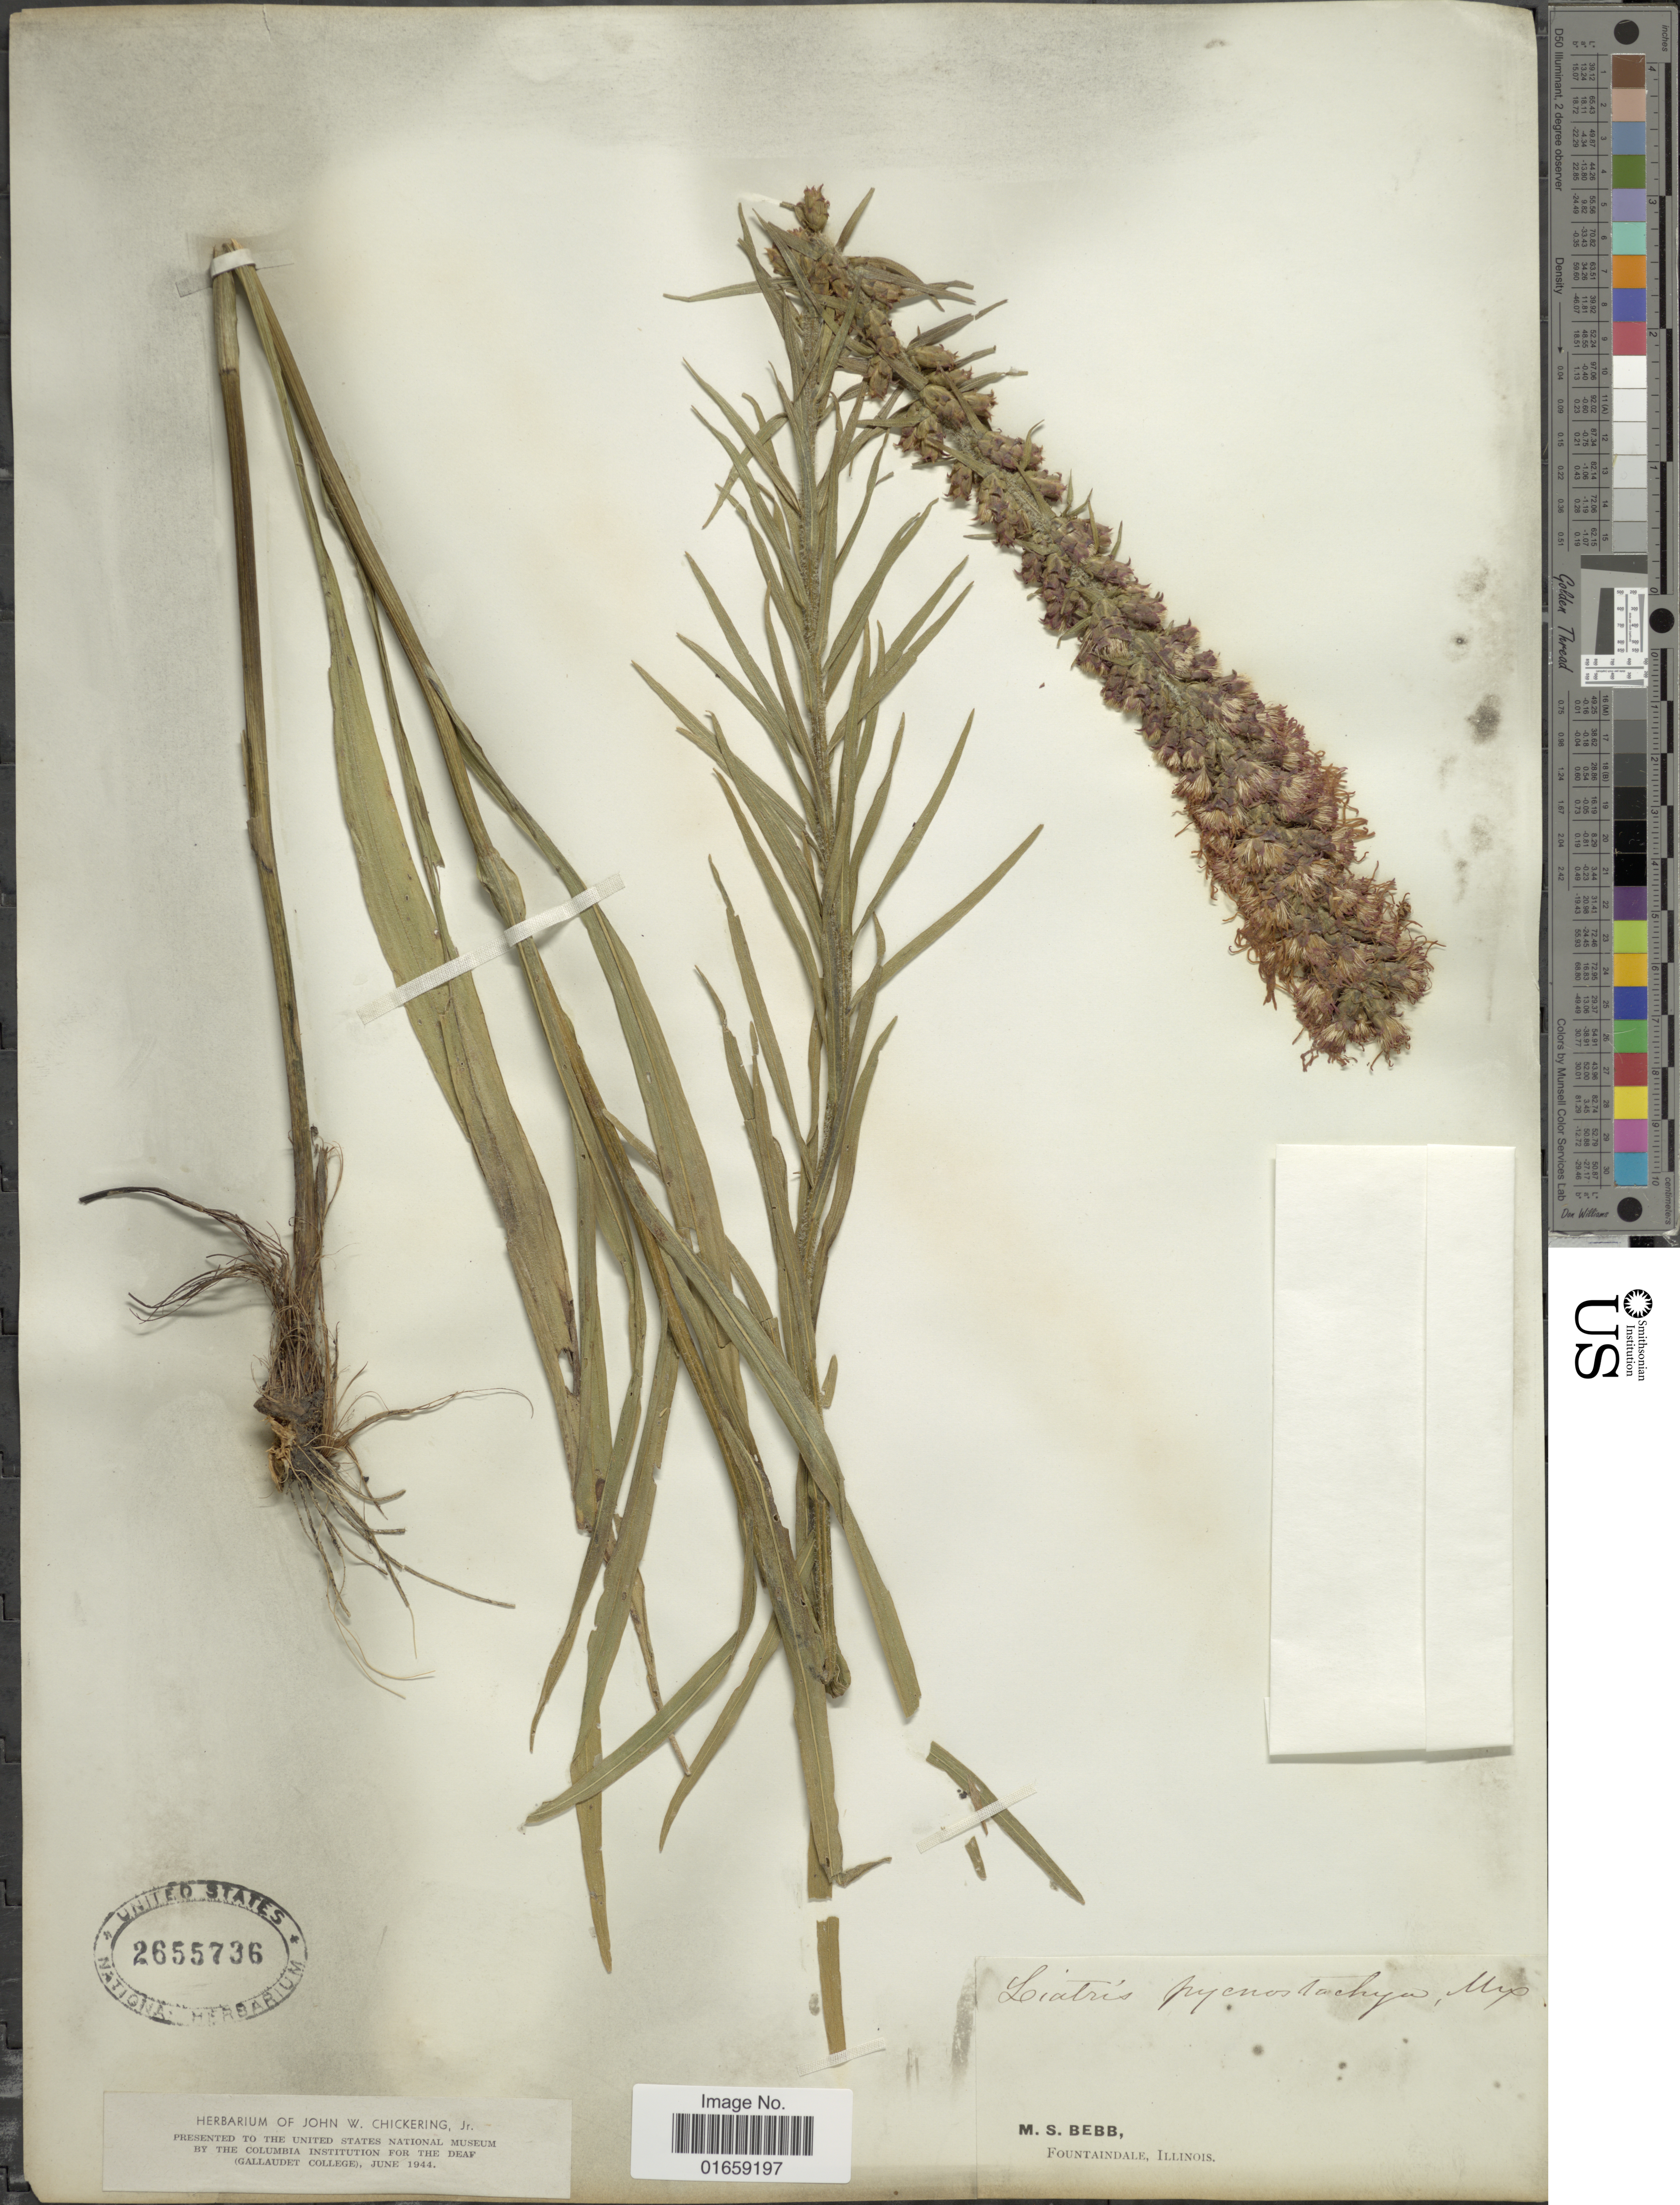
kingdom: Plantae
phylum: Tracheophyta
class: Magnoliopsida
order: Asterales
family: Asteraceae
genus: Liatris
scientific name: Liatris pycnostachya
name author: Michx.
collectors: M. Bebb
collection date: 1944-06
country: United States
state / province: Illinois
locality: Fountaindale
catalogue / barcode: US 2655736